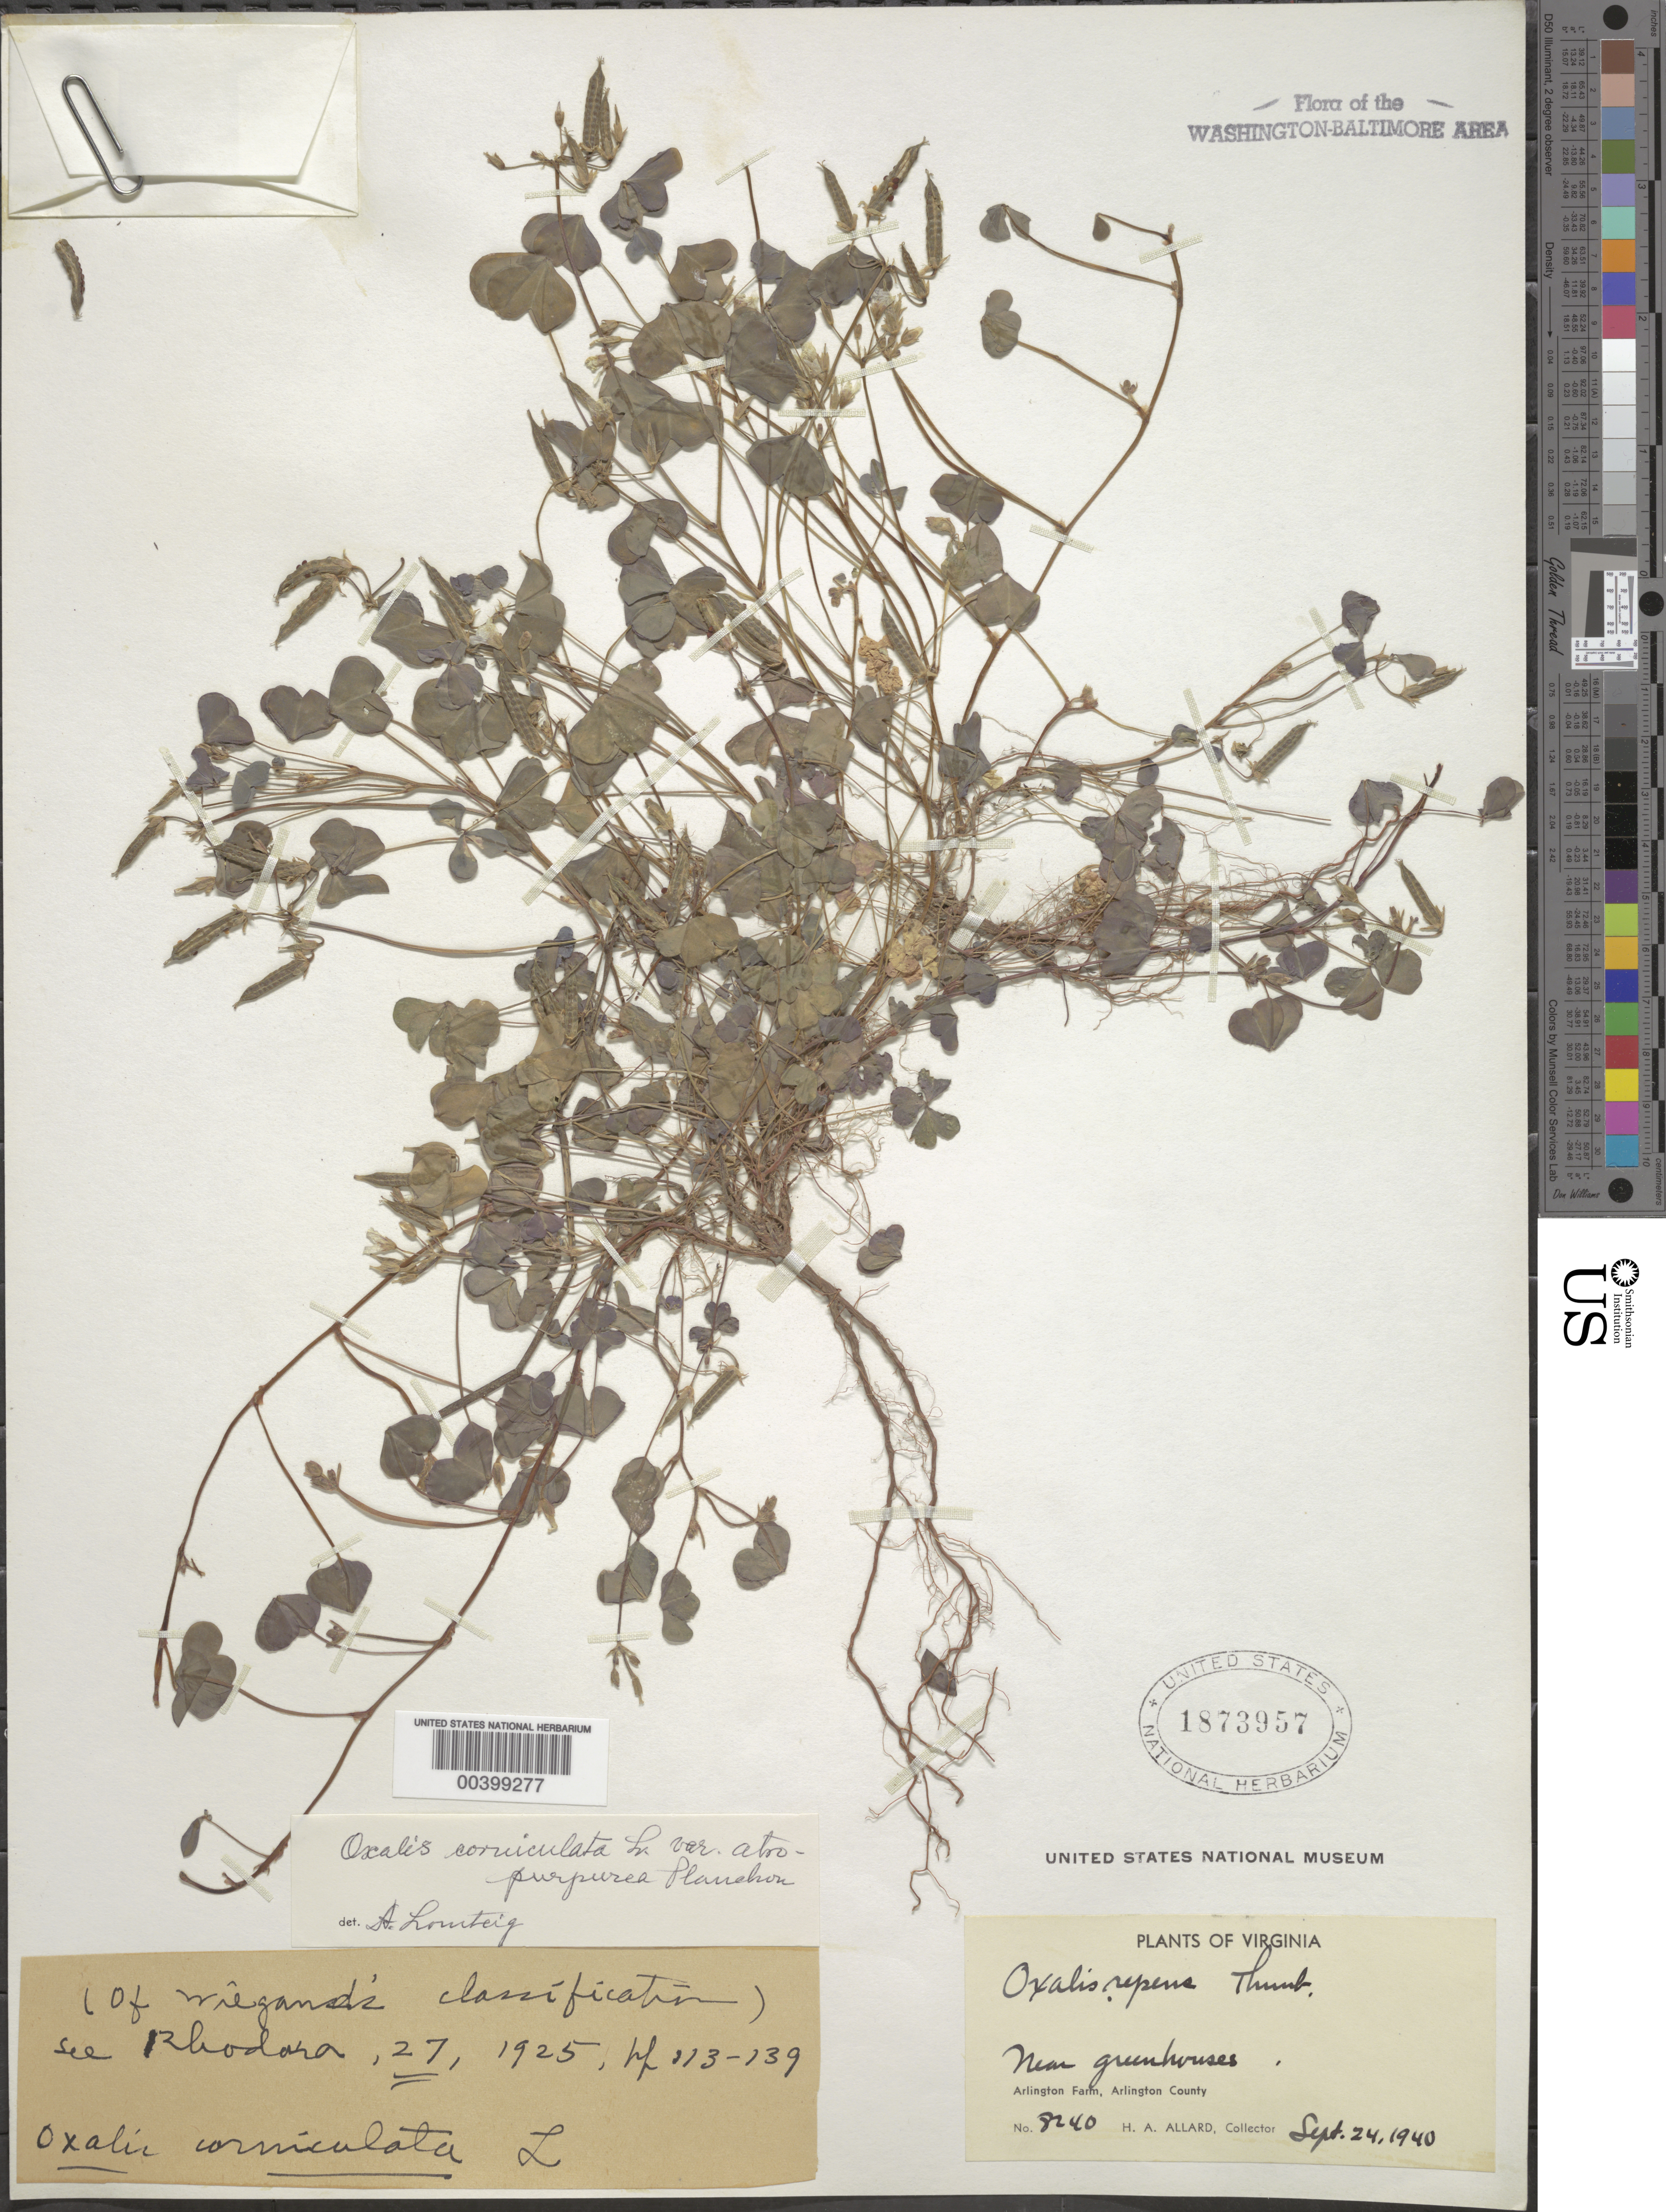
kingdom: Plantae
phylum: Tracheophyta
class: Magnoliopsida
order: Oxalidales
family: Oxalidaceae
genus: Oxalis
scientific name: Oxalis corniculata var. atropurpurea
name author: Planch.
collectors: H. A. Allard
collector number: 8240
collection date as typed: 24 Sep 1940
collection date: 1940-09-24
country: United States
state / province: Virginia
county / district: Arlington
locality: Arlington Farm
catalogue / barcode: US 1873957